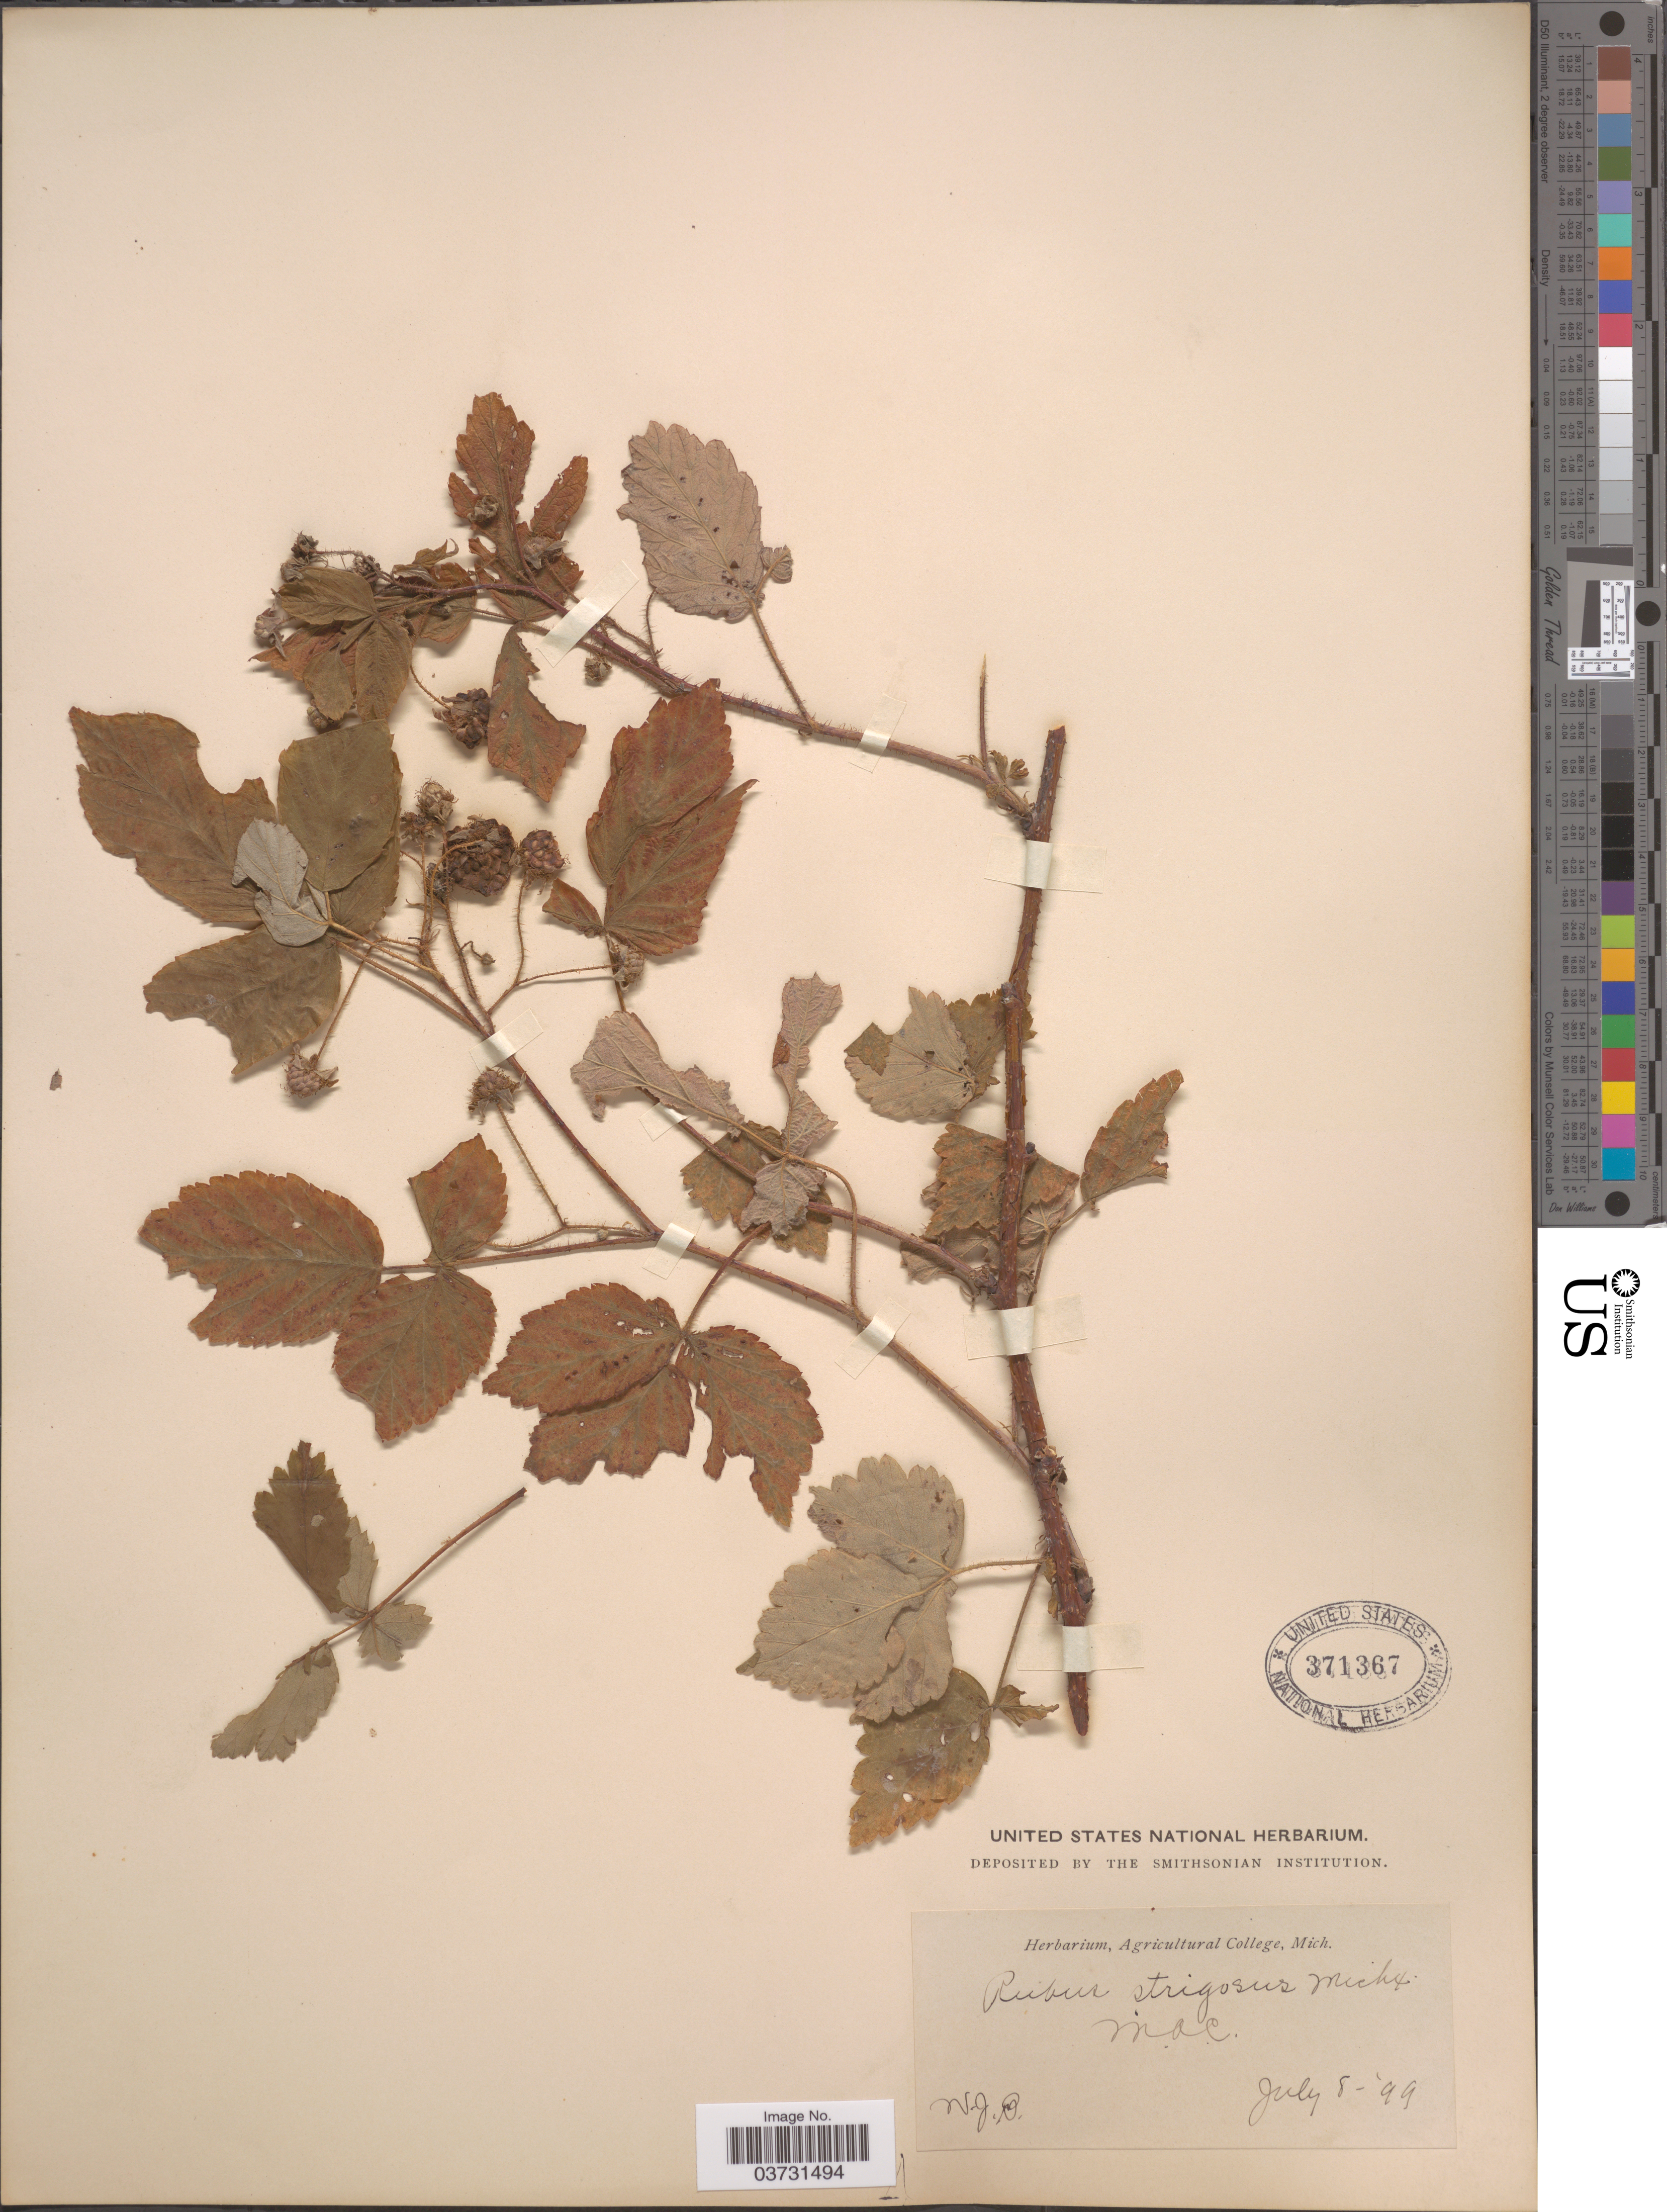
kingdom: Plantae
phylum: Tracheophyta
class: Magnoliopsida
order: Rosales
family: Rosaceae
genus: Rubus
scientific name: Rubus strigosus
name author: Michx.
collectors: W.J.B.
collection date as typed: Transcribed d/m/y: 8/7/99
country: United States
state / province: Michigan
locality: M.A.C.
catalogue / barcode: US 371367